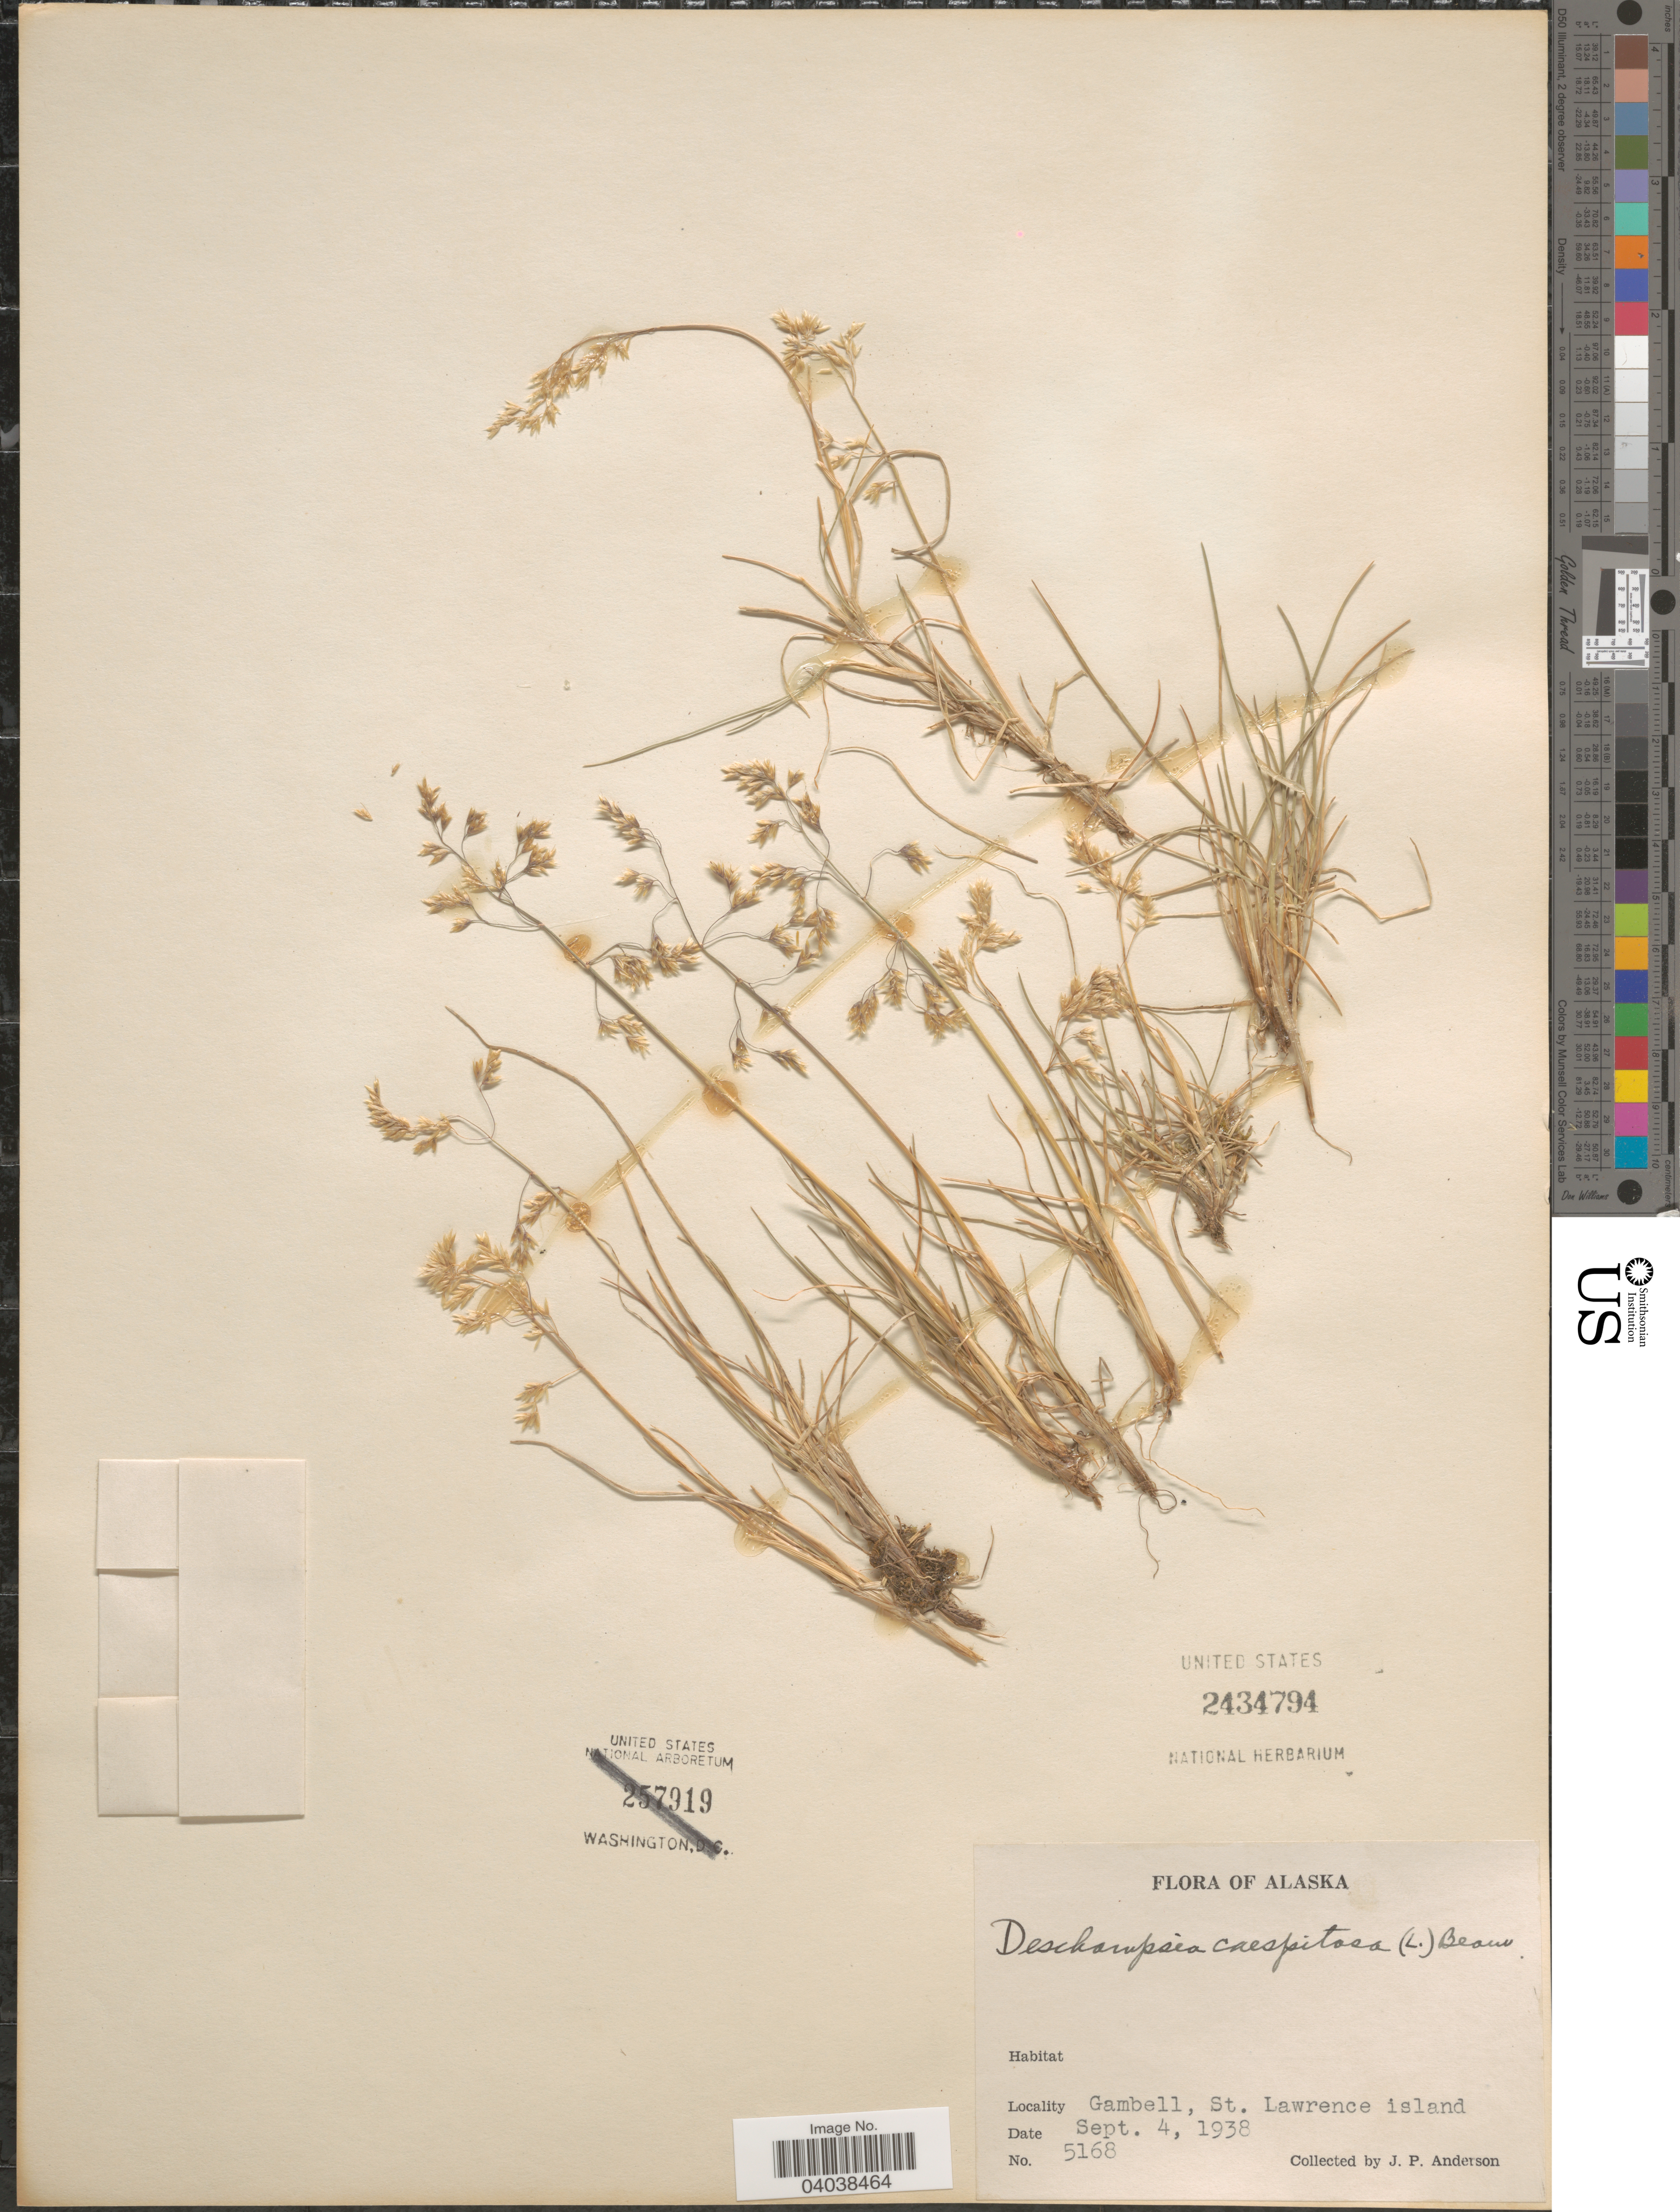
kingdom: Plantae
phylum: Tracheophyta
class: Liliopsida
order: Poales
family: Poaceae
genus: Deschampsia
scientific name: Deschampsia cespitosa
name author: (L.) P. Beauv.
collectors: J. P. Anderson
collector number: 5168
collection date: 1938-09-04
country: United States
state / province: Alaska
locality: Gambell, St. Lawrence island.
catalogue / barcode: US 2434794